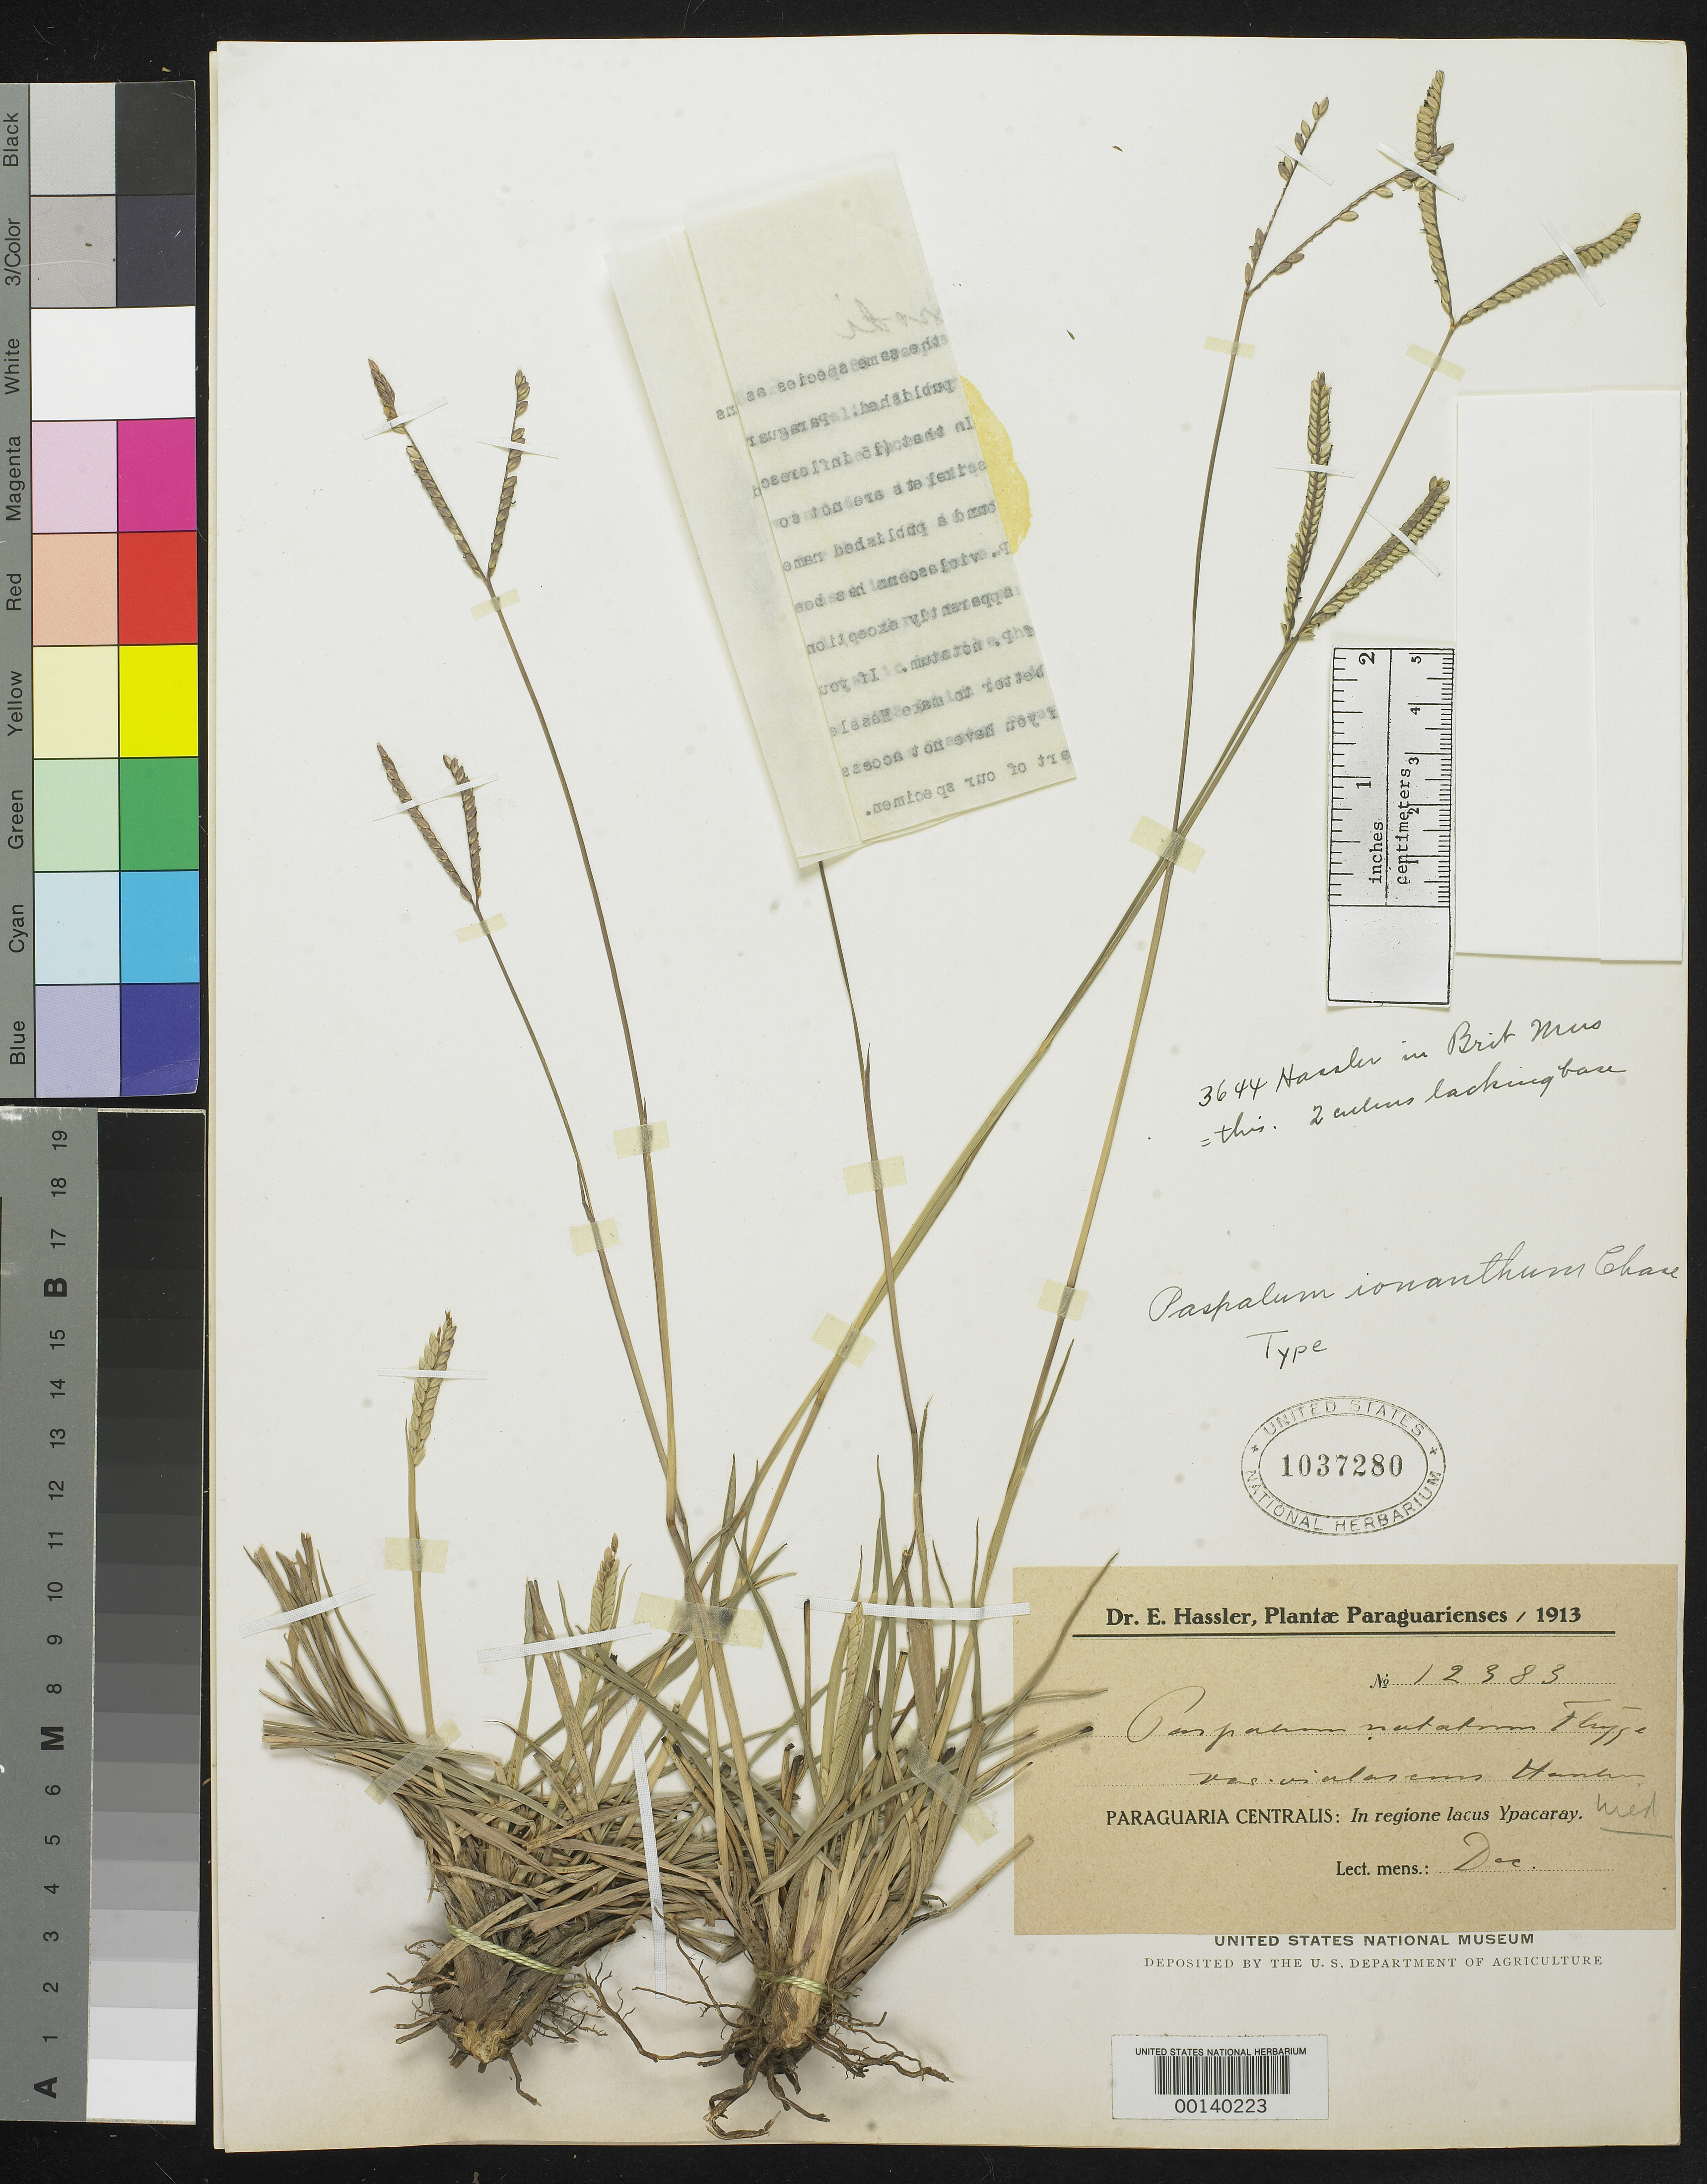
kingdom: Plantae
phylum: Tracheophyta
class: Liliopsida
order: Poales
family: Poaceae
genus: Paspalum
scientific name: Paspalum ionanthum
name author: Chase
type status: Holotype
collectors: E. Hassler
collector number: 12383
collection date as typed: Dec 1913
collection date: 1913-12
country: Paraguay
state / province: Central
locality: Lake Ypacaray.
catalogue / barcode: US 1037280